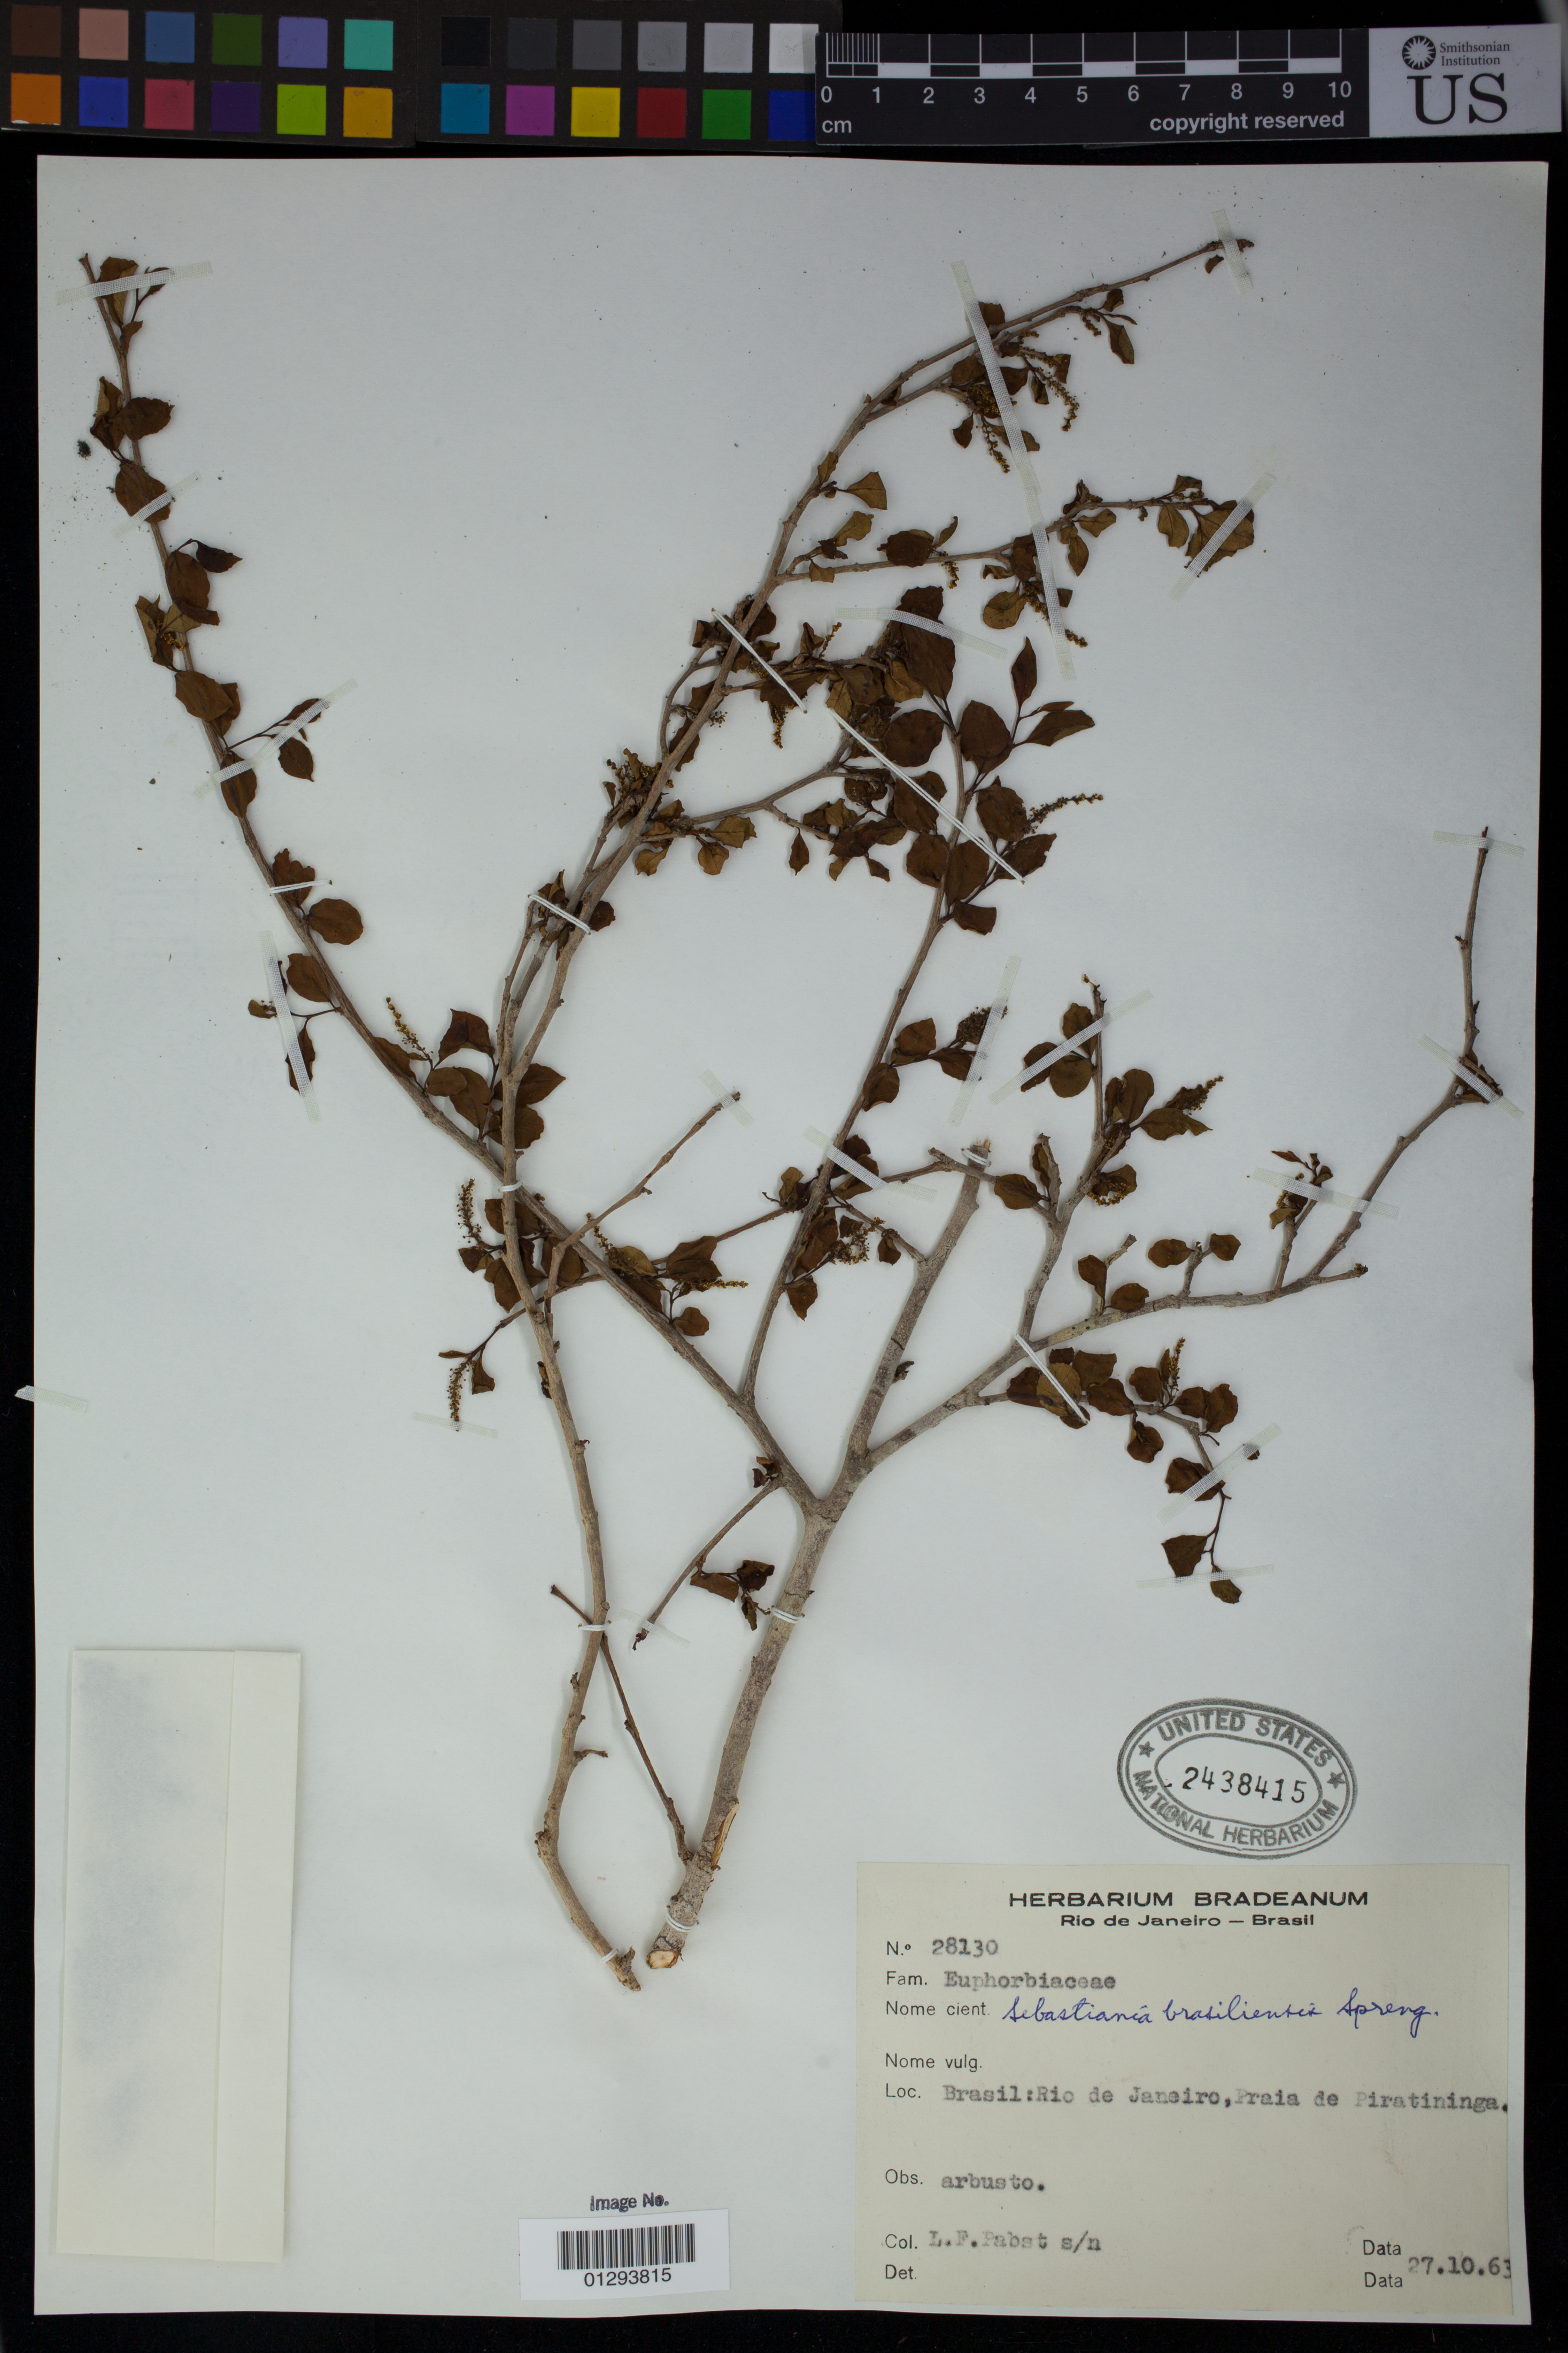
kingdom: Plantae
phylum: Tracheophyta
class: Magnoliopsida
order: Malpighiales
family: Euphorbiaceae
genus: Sebastiania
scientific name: Sebastiania brasiliensis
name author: Spreng.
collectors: L. Pabst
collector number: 28130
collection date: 1963-10-27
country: Brazil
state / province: Rio de Janeiro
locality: Rio de Janeiro, Praia de Piratininga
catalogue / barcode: US 2438415